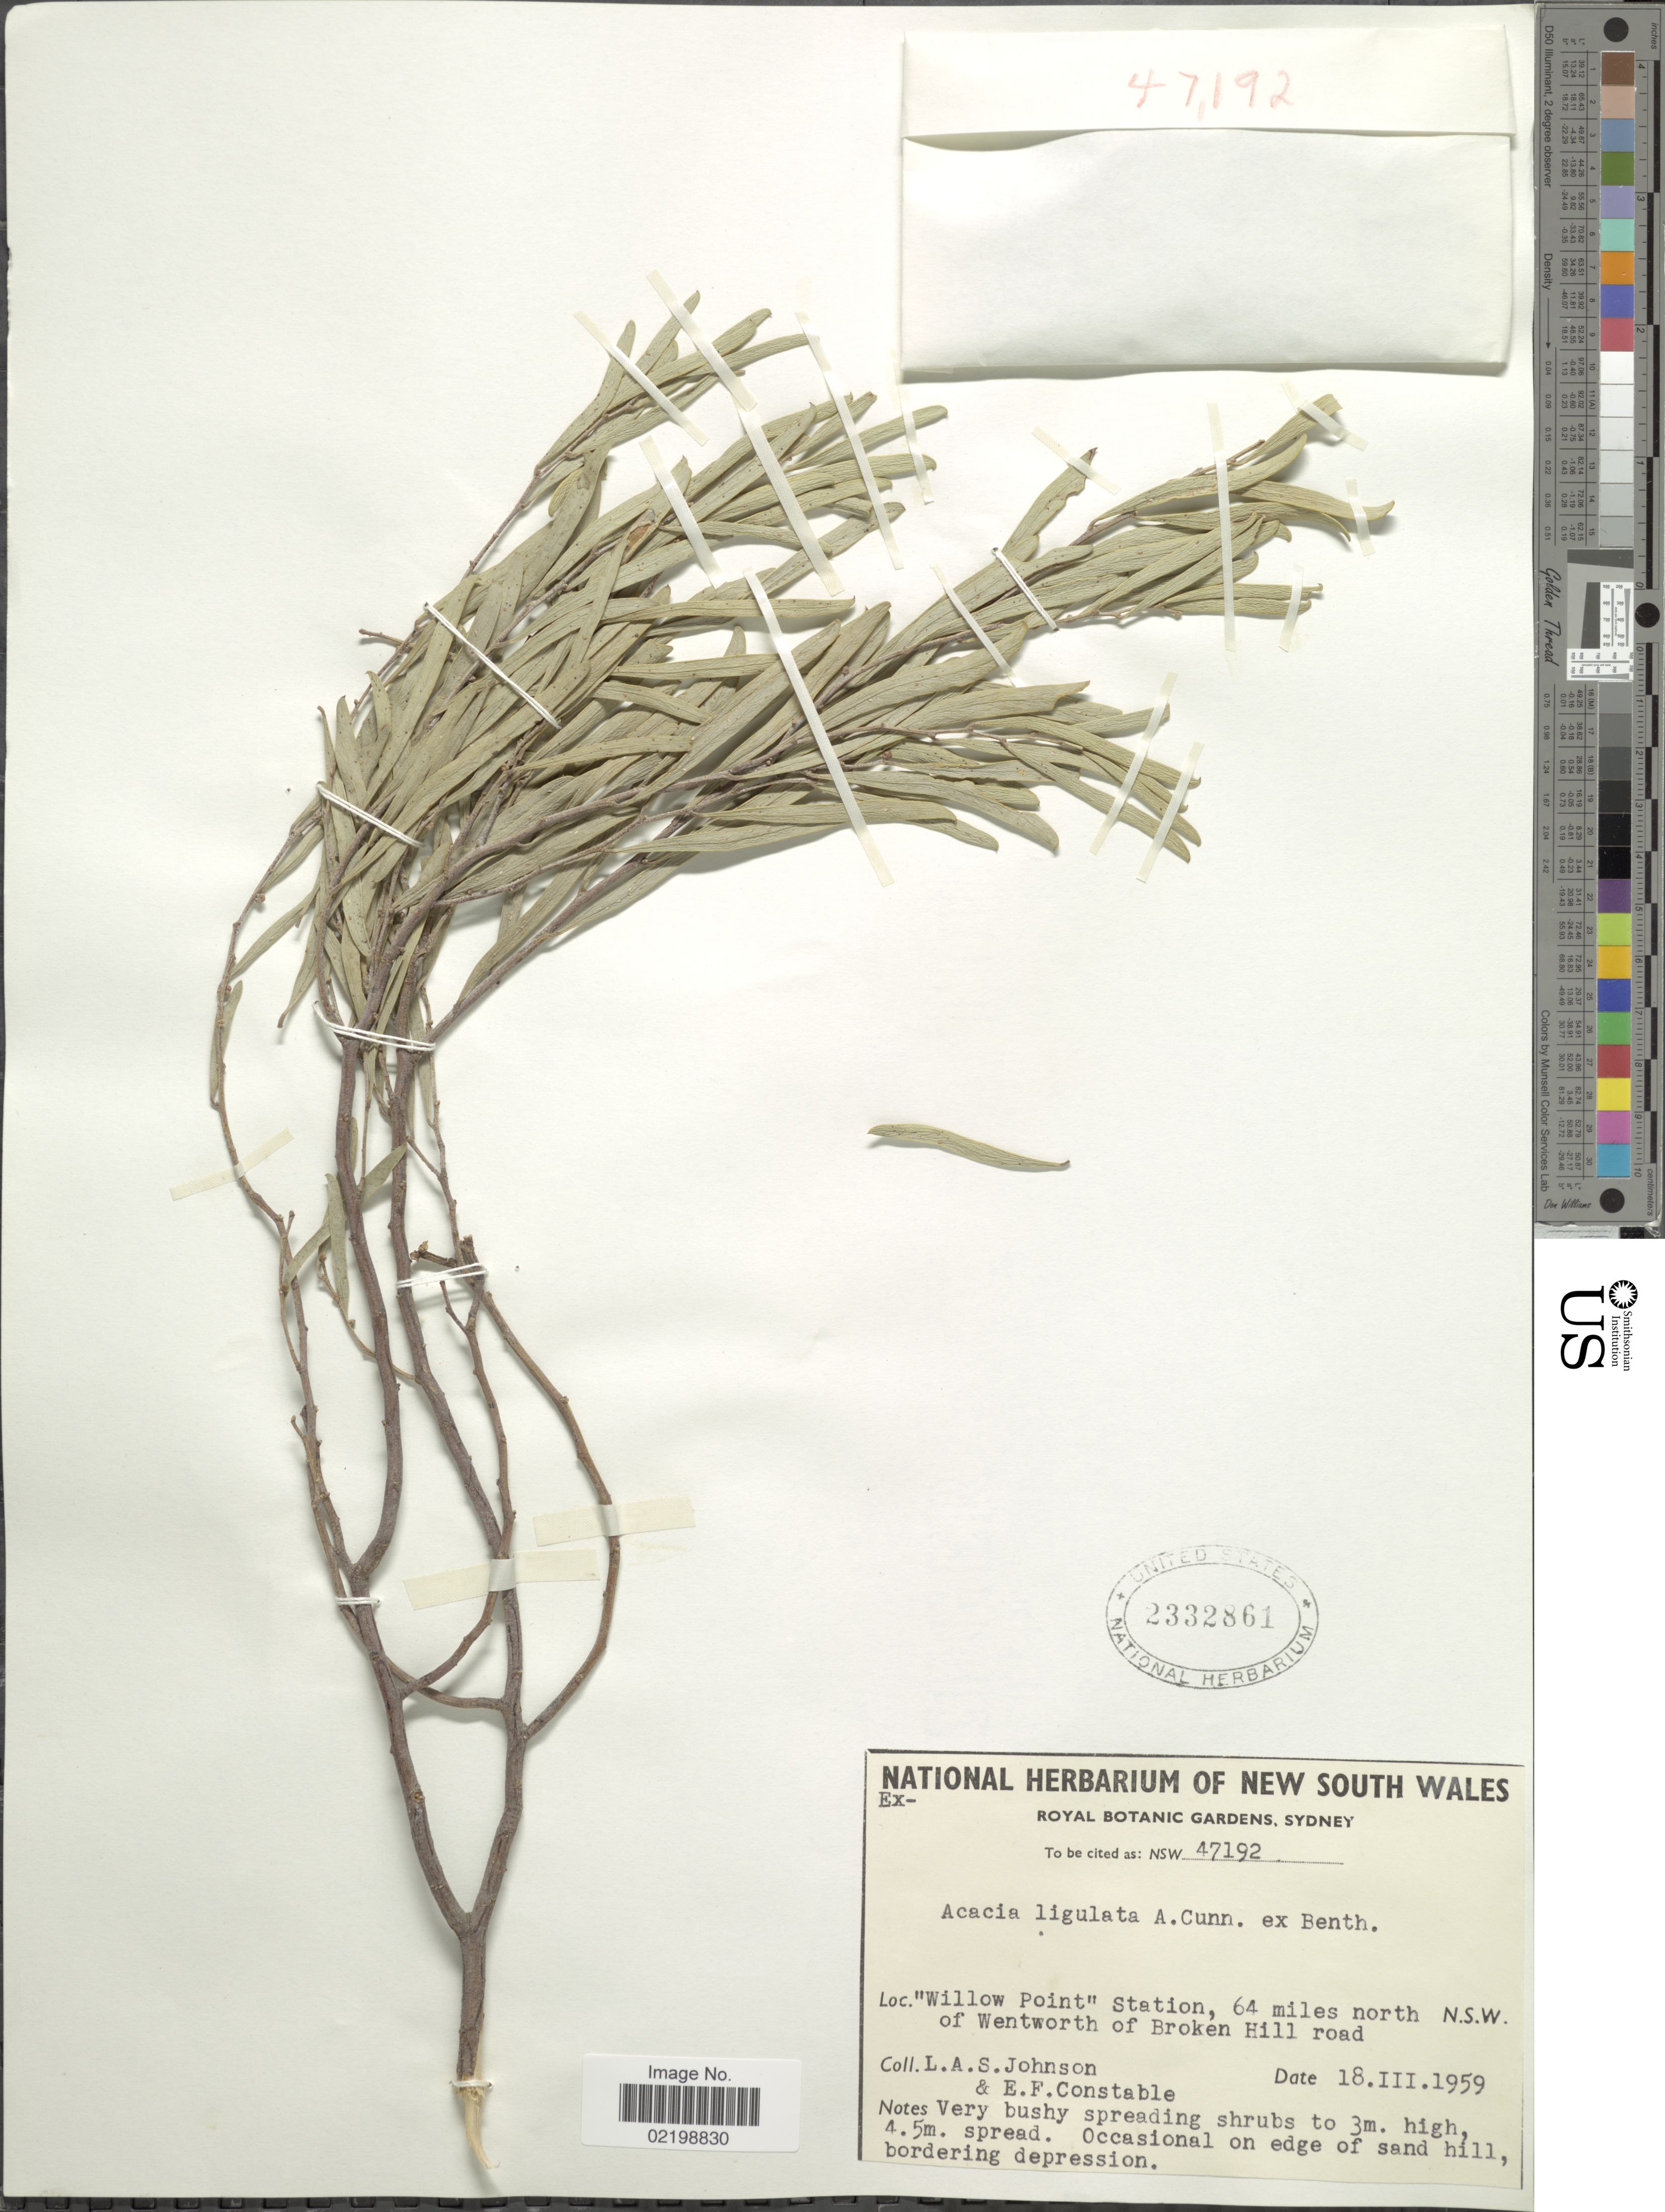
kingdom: Plantae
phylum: Tracheophyta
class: Magnoliopsida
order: Fabales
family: Fabaceae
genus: Acacia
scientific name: Acacia ligulata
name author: Benth.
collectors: L. A. S. Johnson & E. F. Constable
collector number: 47192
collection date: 1959-03-18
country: Australia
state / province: New South Wales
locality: Willio Point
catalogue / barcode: US 2332861